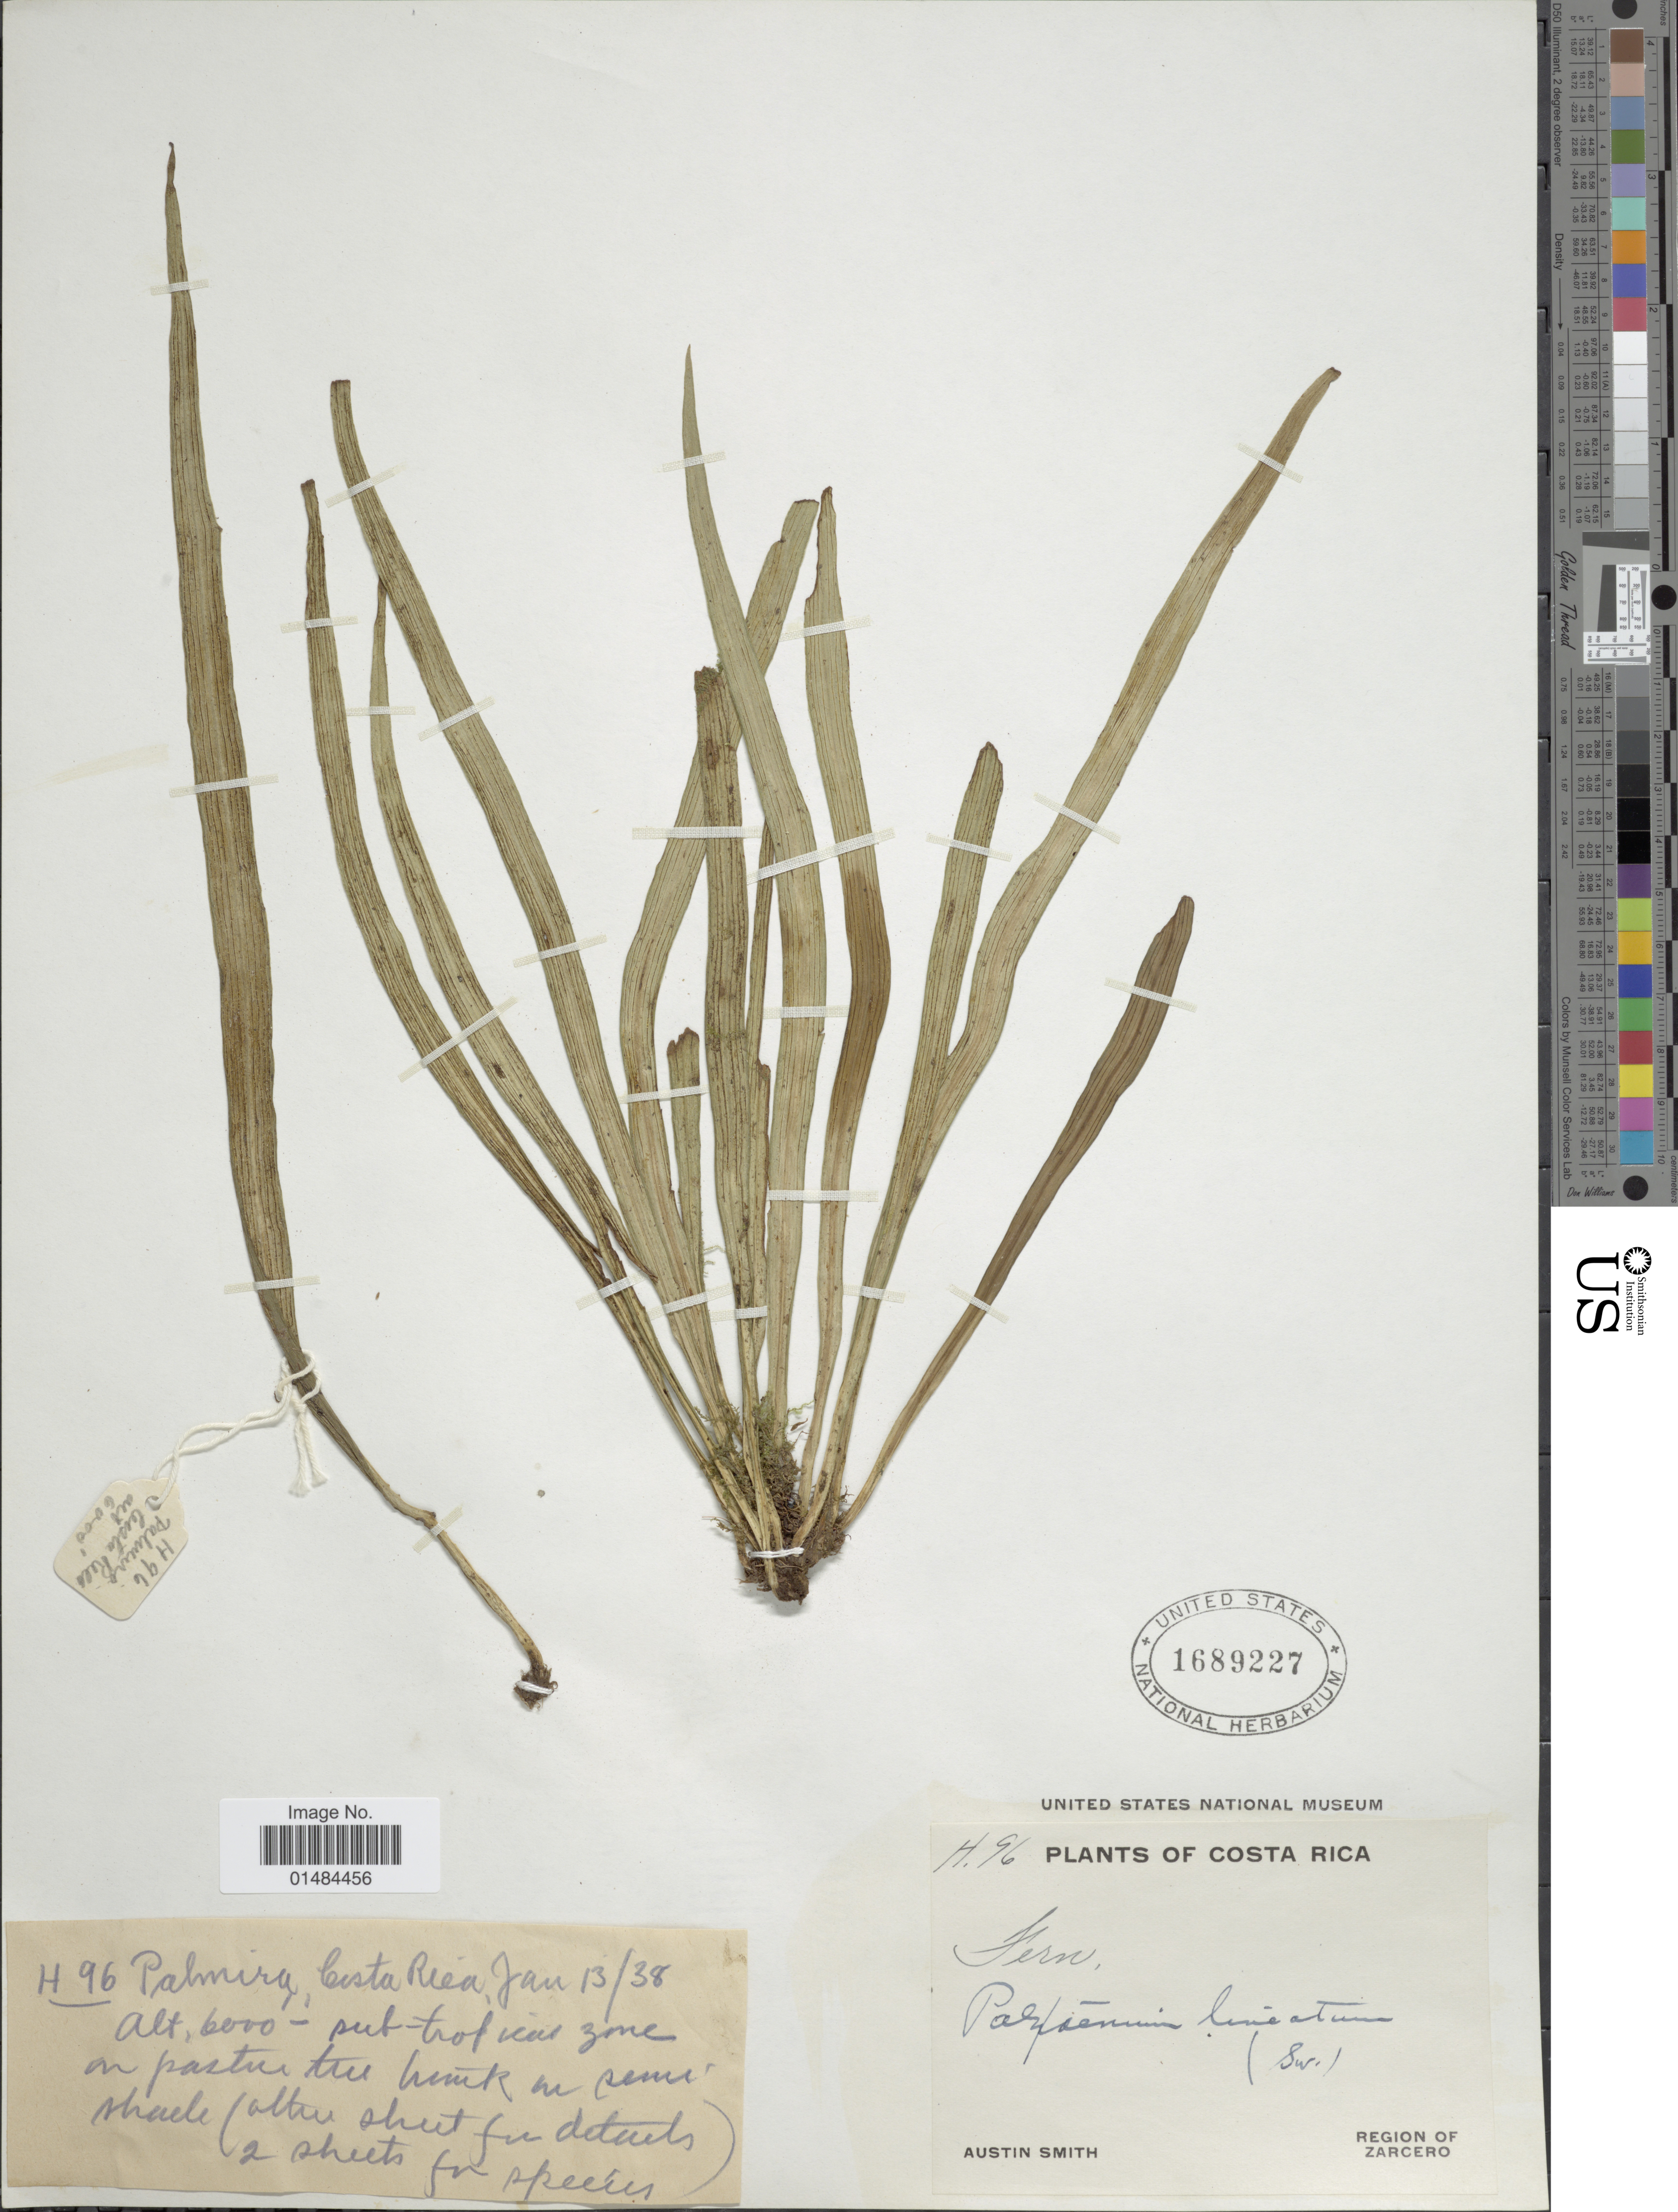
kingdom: Plantae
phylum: Tracheophyta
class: Polypodiopsida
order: Polypodiales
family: Pteridaceae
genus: Polytaenium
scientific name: Polytaenium lineatum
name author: (Sw.) J. Sm.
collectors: Aust P. Smith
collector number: H96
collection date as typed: Transcribed d/m/y: 13/1/38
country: Costa Rica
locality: Costa Rica, Palmiru. Region of Zarcero.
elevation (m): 1829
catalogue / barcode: US 1689227